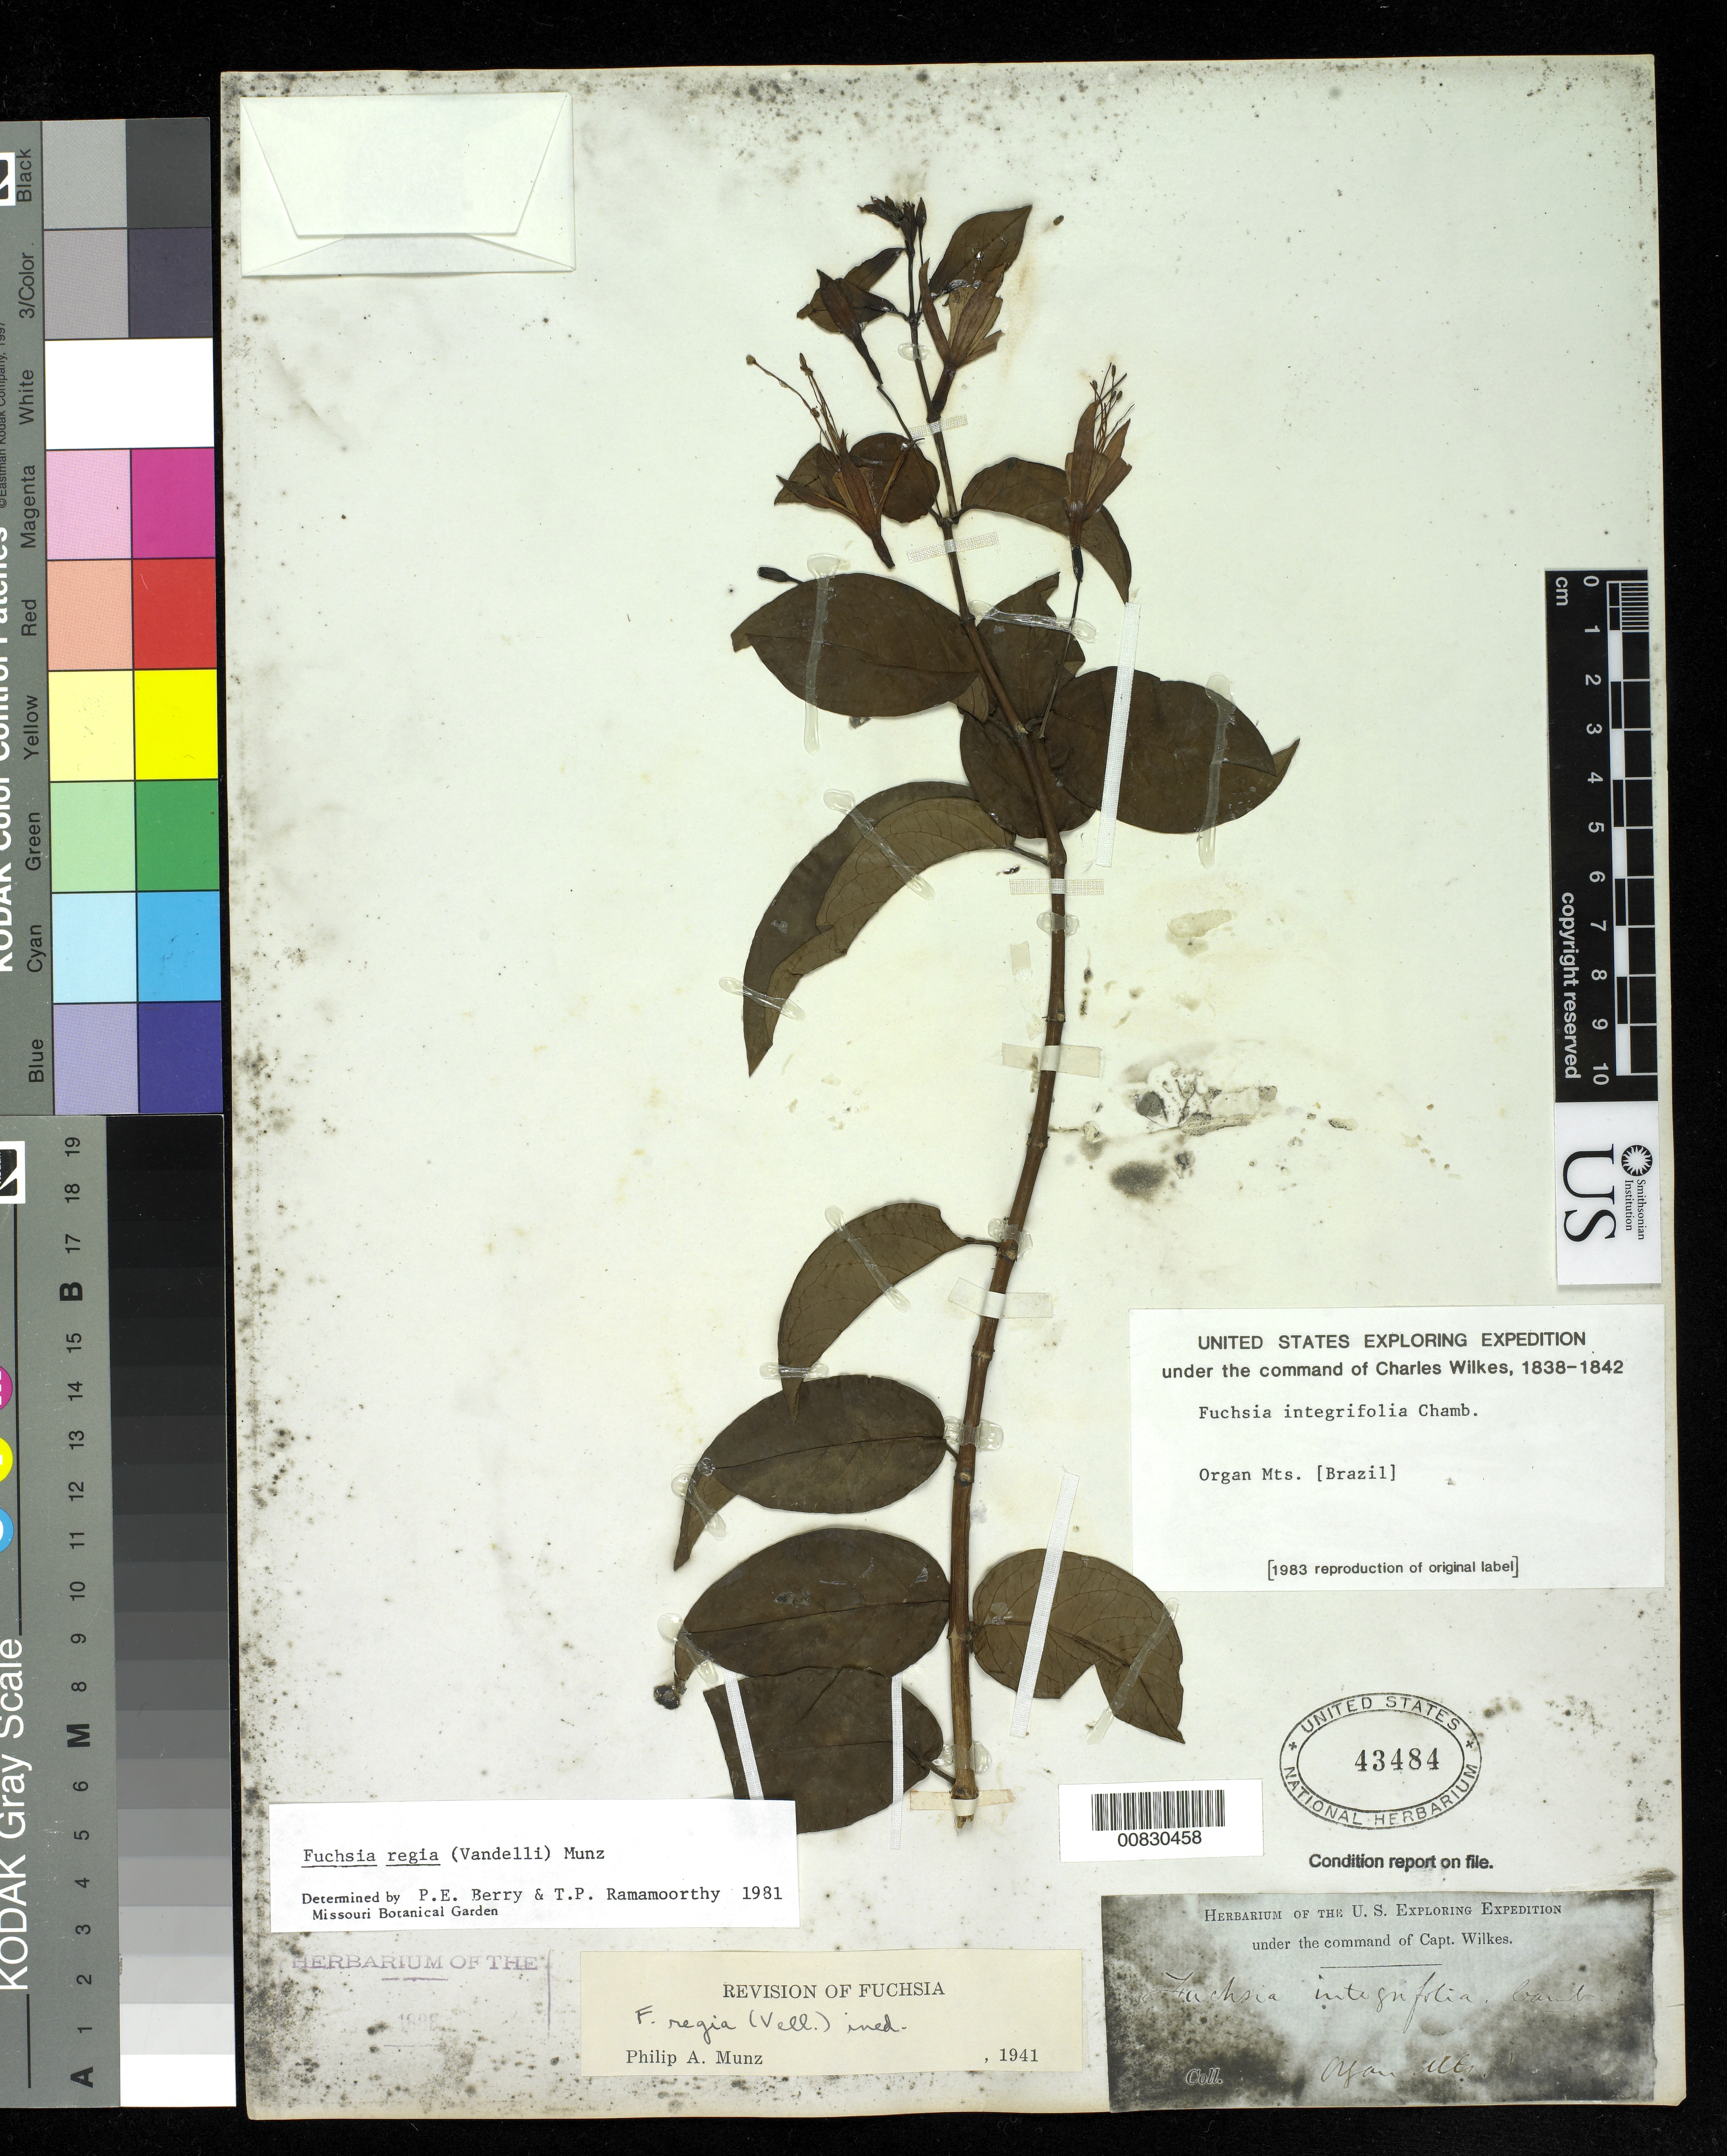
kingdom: Plantae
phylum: Tracheophyta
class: Magnoliopsida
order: Myrtales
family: Onagraceae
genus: Fuchsia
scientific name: Fuchsia regia subsp. regia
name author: (Vell.) Munz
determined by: Wagner, W. L., (BOT), Smithsonian Institution - National Museum of Natural History (UNITED STATES)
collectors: Wilkes Explor. Exped.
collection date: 1838/1842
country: Brazil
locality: Organ Mts.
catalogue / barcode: US 43484